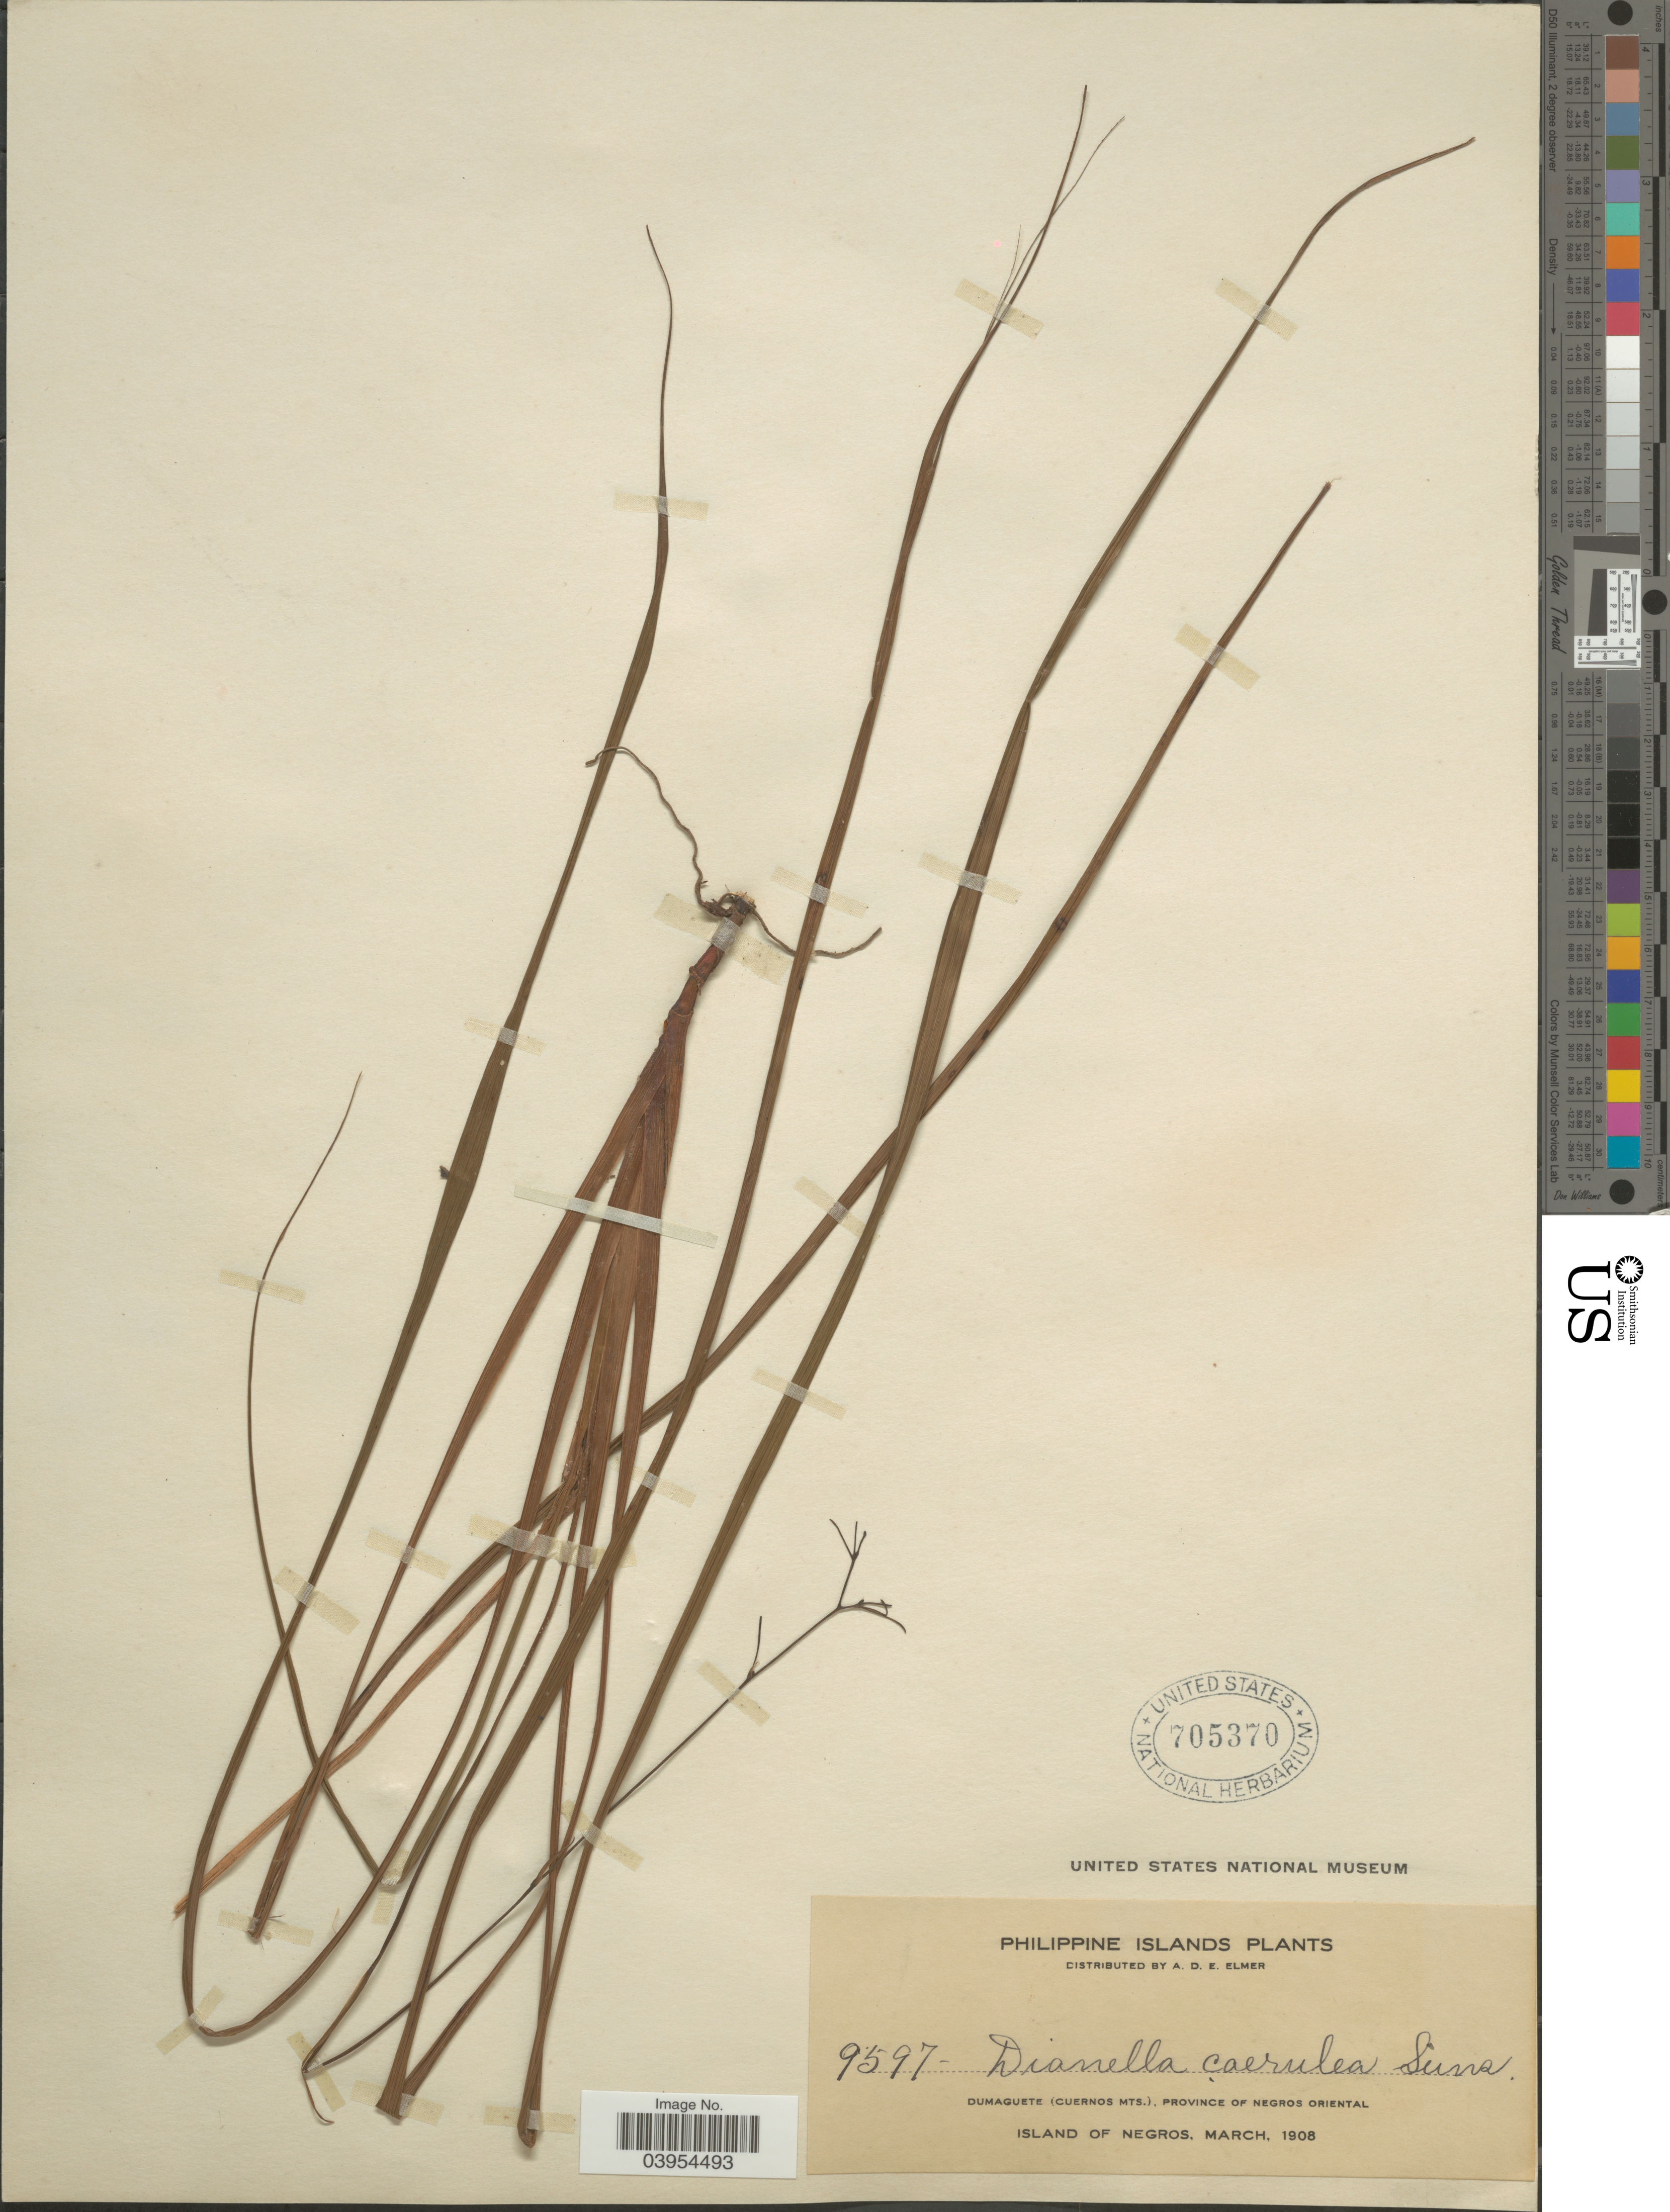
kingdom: Plantae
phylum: Tracheophyta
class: Liliopsida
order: Asparagales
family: Asphodelaceae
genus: Dianella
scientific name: Dianella caerulea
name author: Sims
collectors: A. D. E. Elmer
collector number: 9597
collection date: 1908-03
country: Philippines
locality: Philippine Islands. Dumaguete (Cuernos Mts.), Province of Negros Oriental. Island of Negros.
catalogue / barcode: US 705370